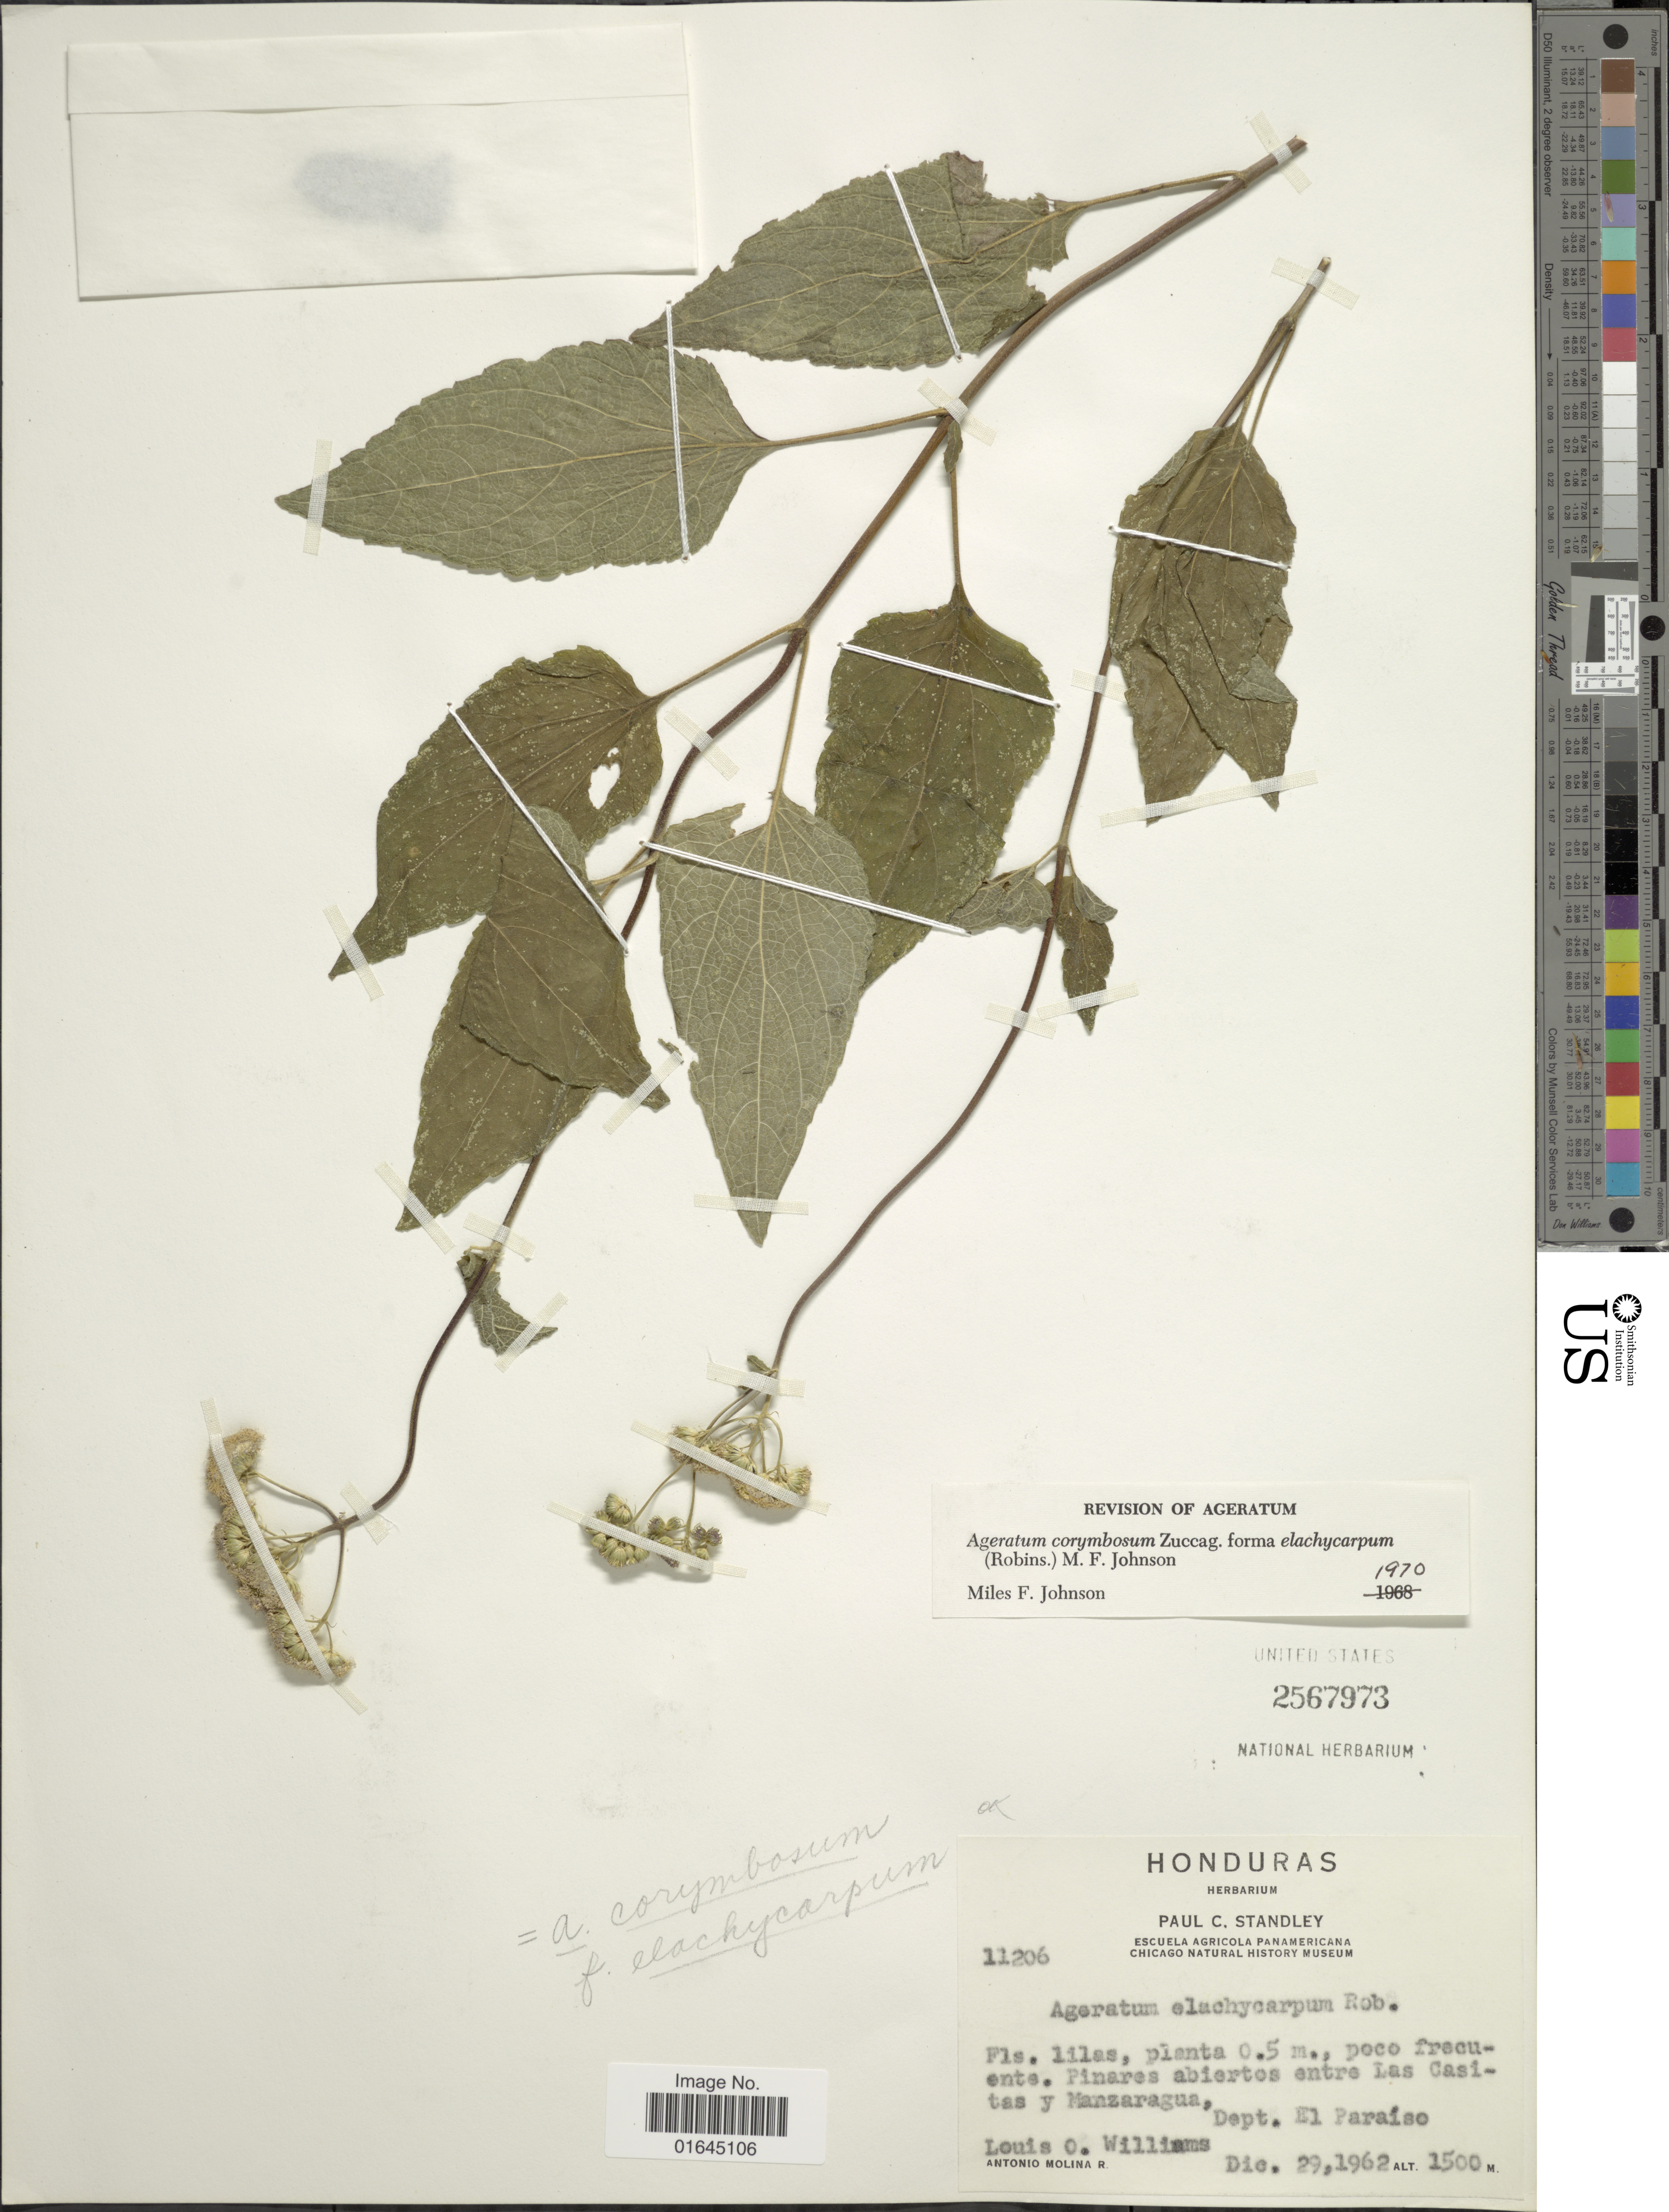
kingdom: Plantae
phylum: Tracheophyta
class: Magnoliopsida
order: Asterales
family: Asteraceae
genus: Ageratum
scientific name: Ageratum rugosum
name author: J.M. Coult.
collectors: L. O. Williams & A. Molina R.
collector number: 11206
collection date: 1962-12-29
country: Honduras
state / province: El Paraíso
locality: Dept. El Paraíso, Pinares abiertos entre Las Casitas y Manzaragua.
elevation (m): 1500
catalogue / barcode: US 2567973